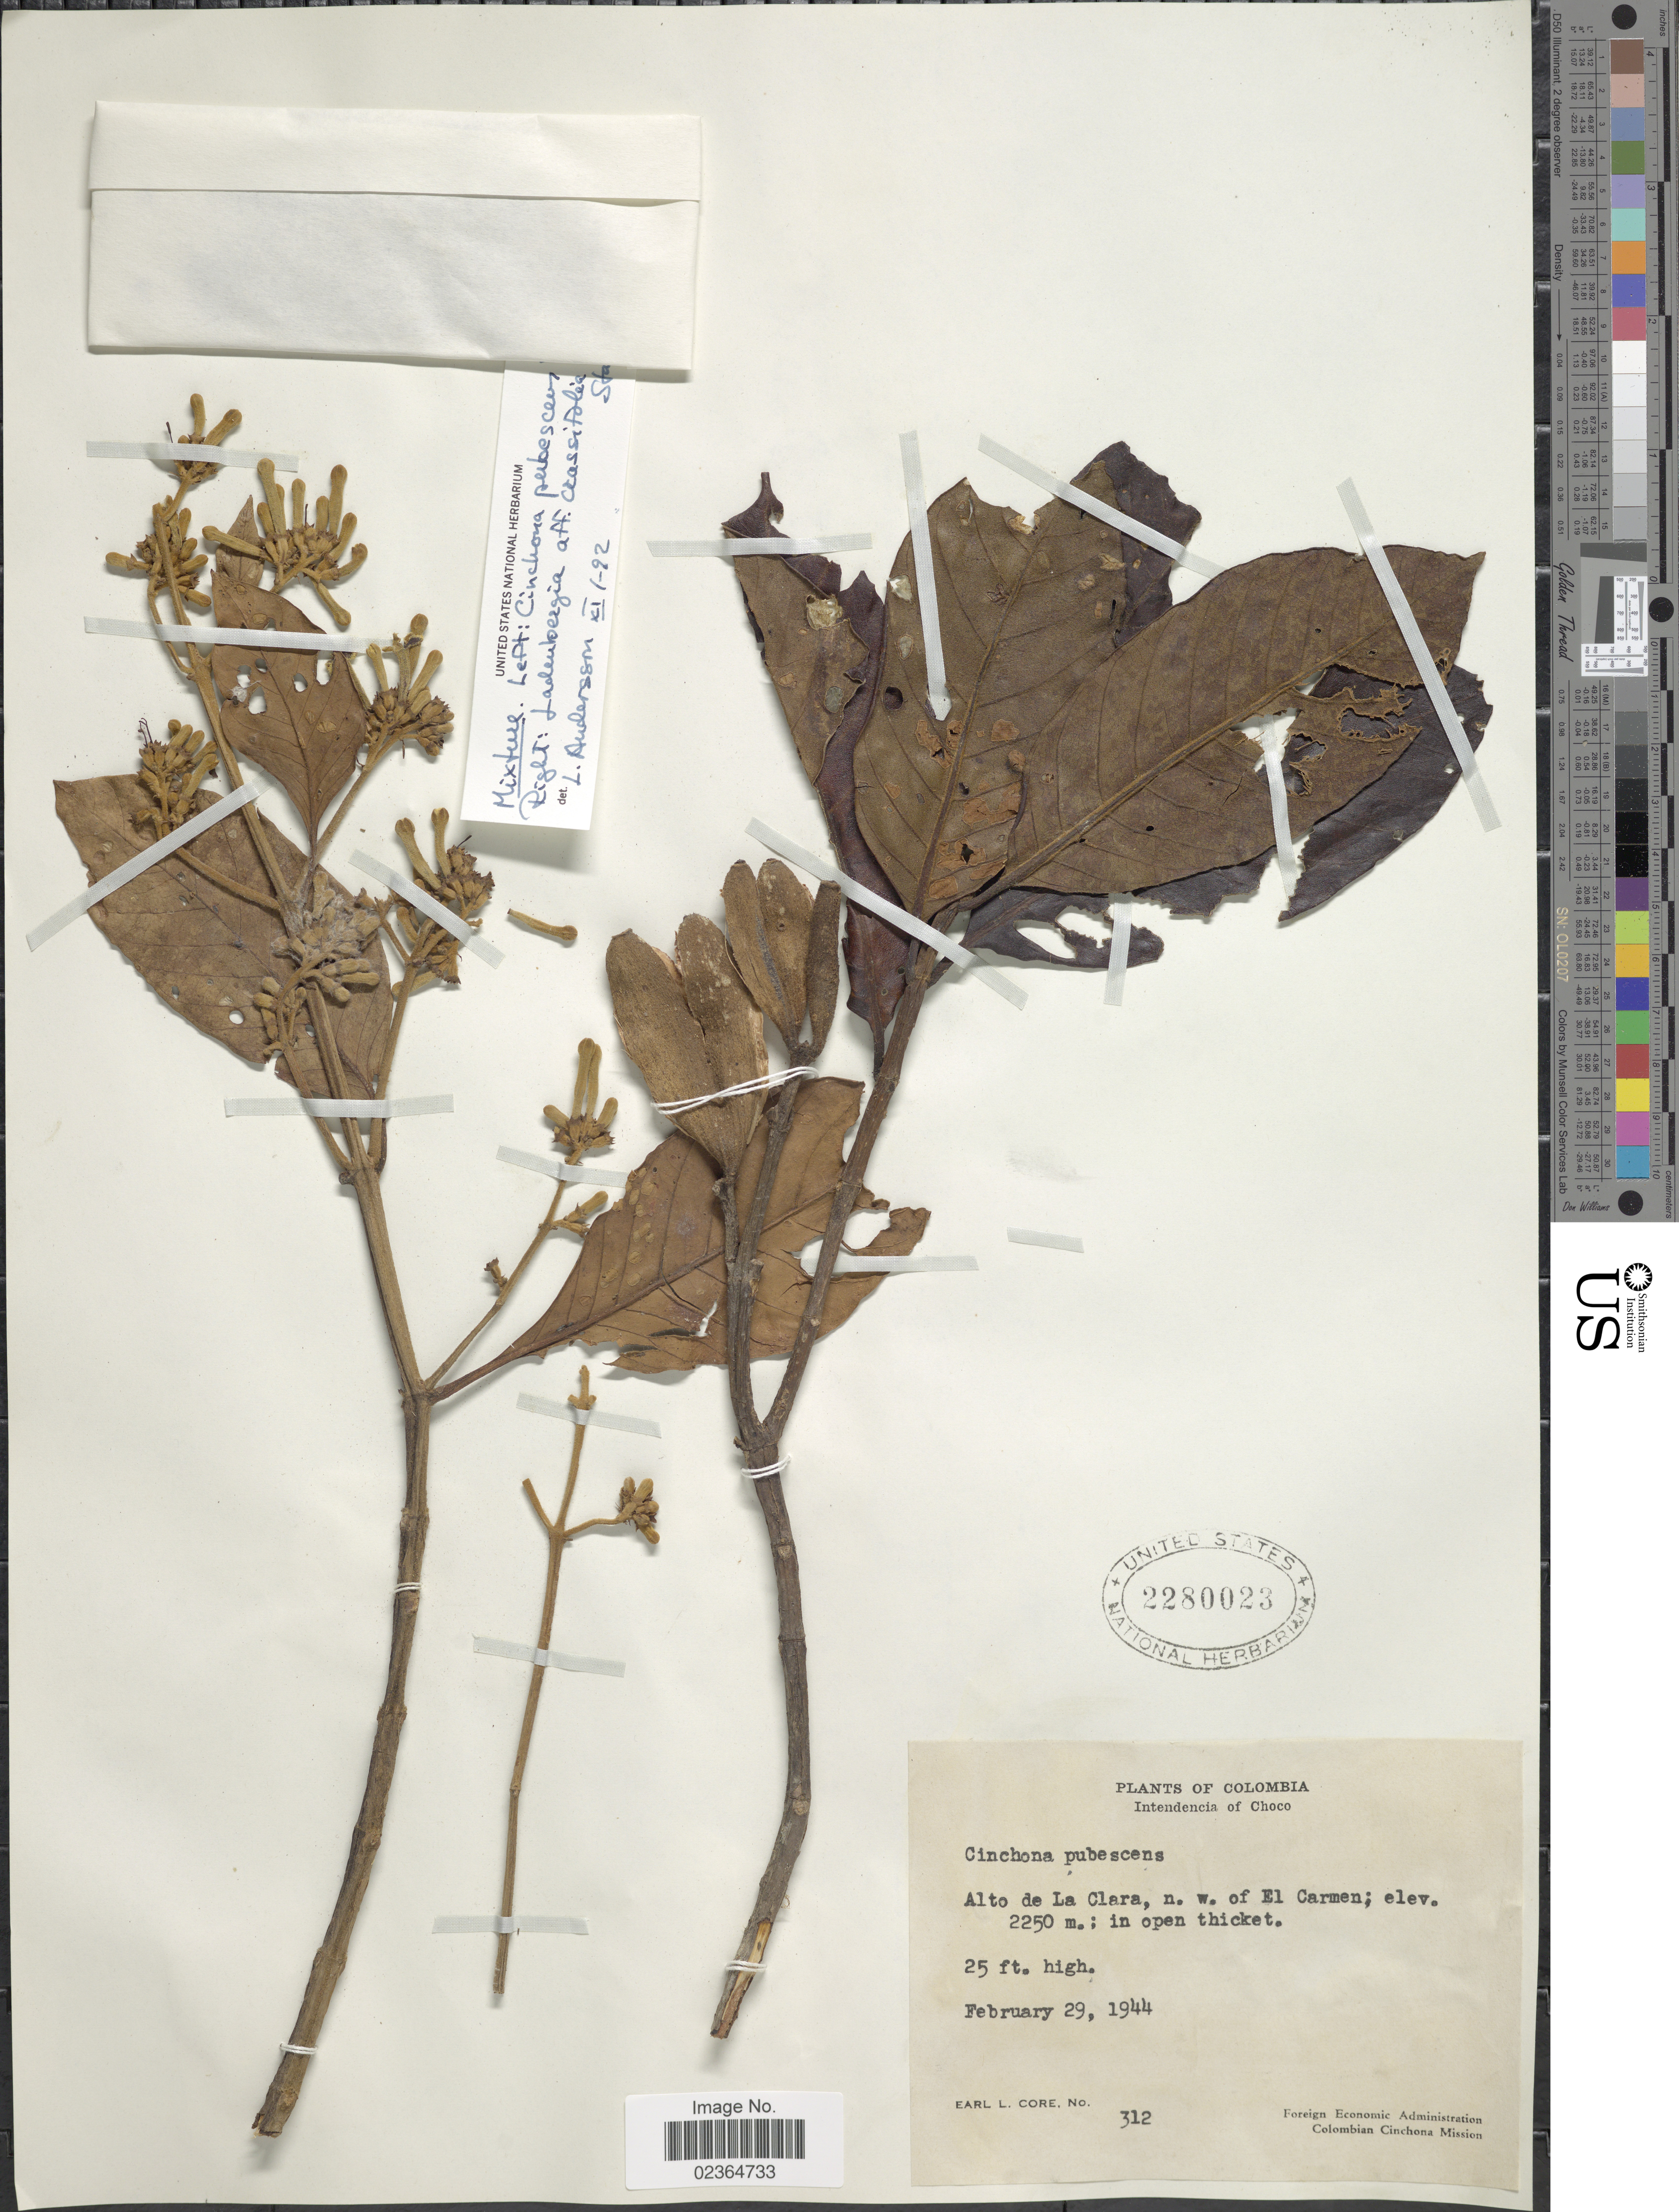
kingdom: Plantae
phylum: Tracheophyta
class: Magnoliopsida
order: Gentianales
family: Rubiaceae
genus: Cinchona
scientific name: Cinchona pubescens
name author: Vahl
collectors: E. L. Core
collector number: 312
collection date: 1944-02-29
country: Colombia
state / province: Chocó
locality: Alto de La Clara, n. w. of El Carmen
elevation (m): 2250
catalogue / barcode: US 2280023